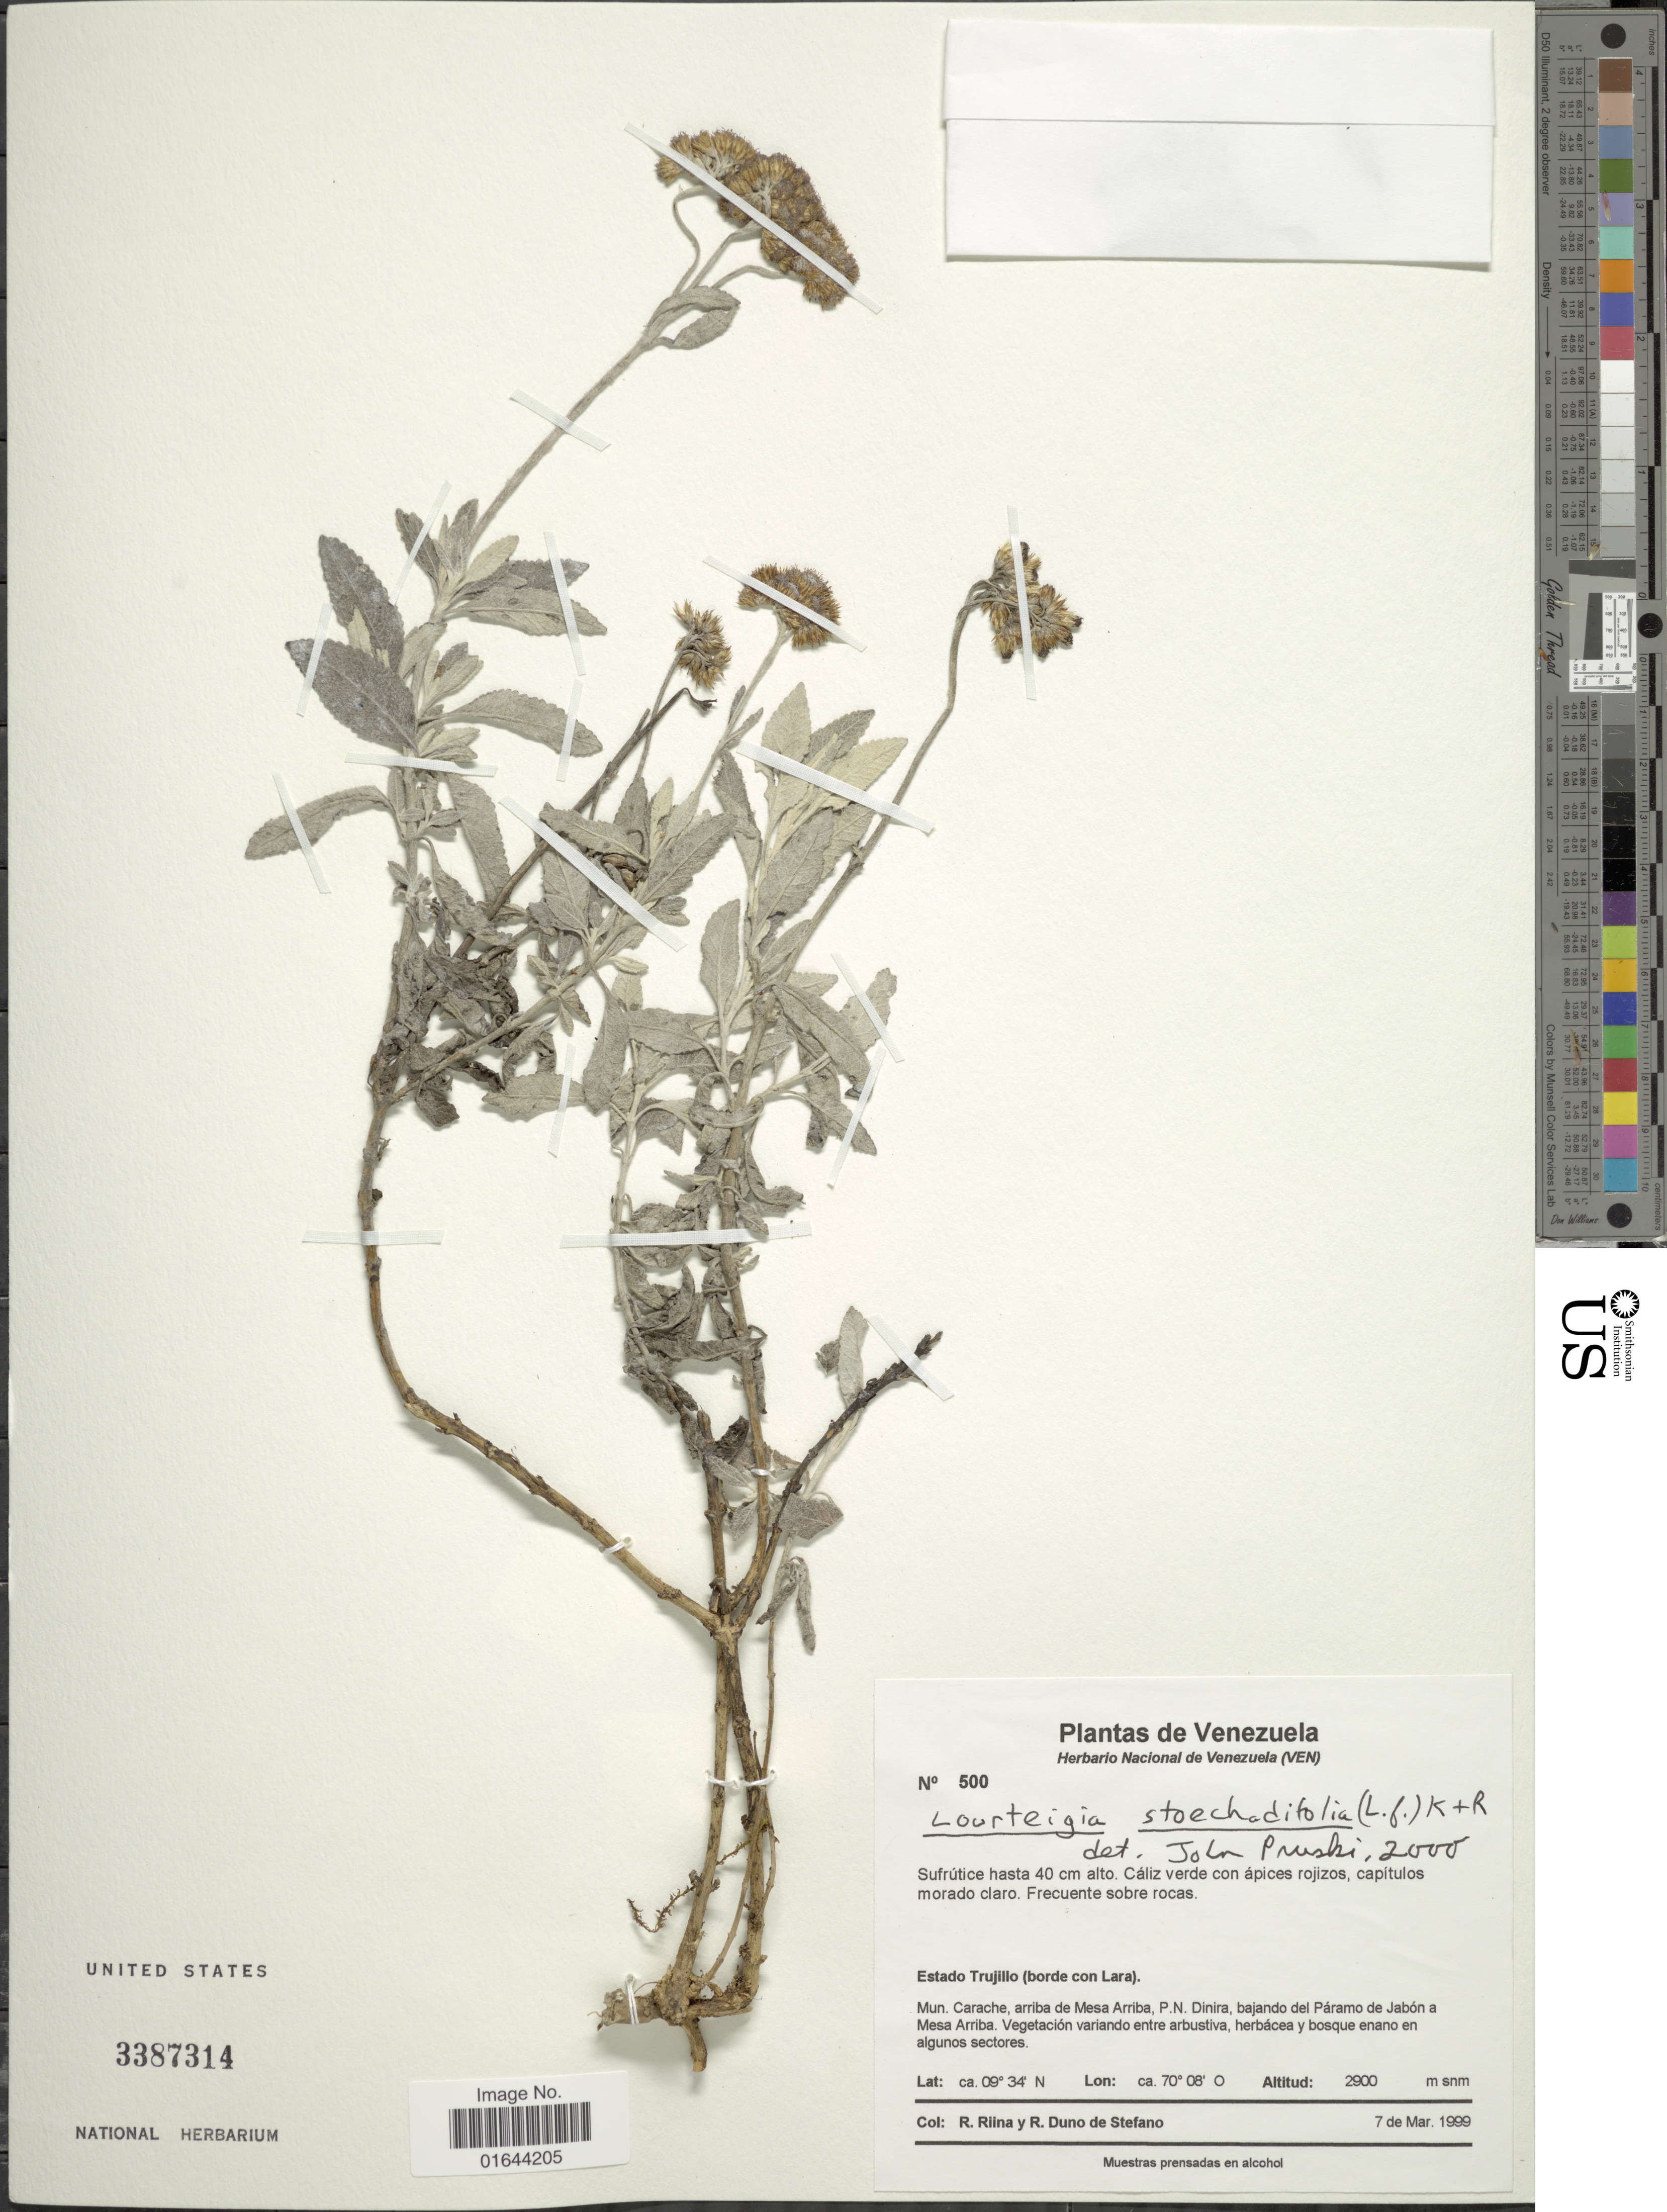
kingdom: Plantae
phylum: Tracheophyta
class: Magnoliopsida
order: Asterales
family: Asteraceae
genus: Lourteigia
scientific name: Lourteigia stoechadifolia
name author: (L. f.) R.M. King & H. Rob.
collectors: R. Riina & R. Duno de Stefano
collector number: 500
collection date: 1999-03-07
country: Venezuela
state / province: Trujillo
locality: Estado Trujilo (limite con Lara), Mun. Carache, arriba de Mesa Arriba, P.N. Dinira, bajando del Paramo de Jabon a Mesa Arriba.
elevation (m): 2900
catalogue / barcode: US 3387314